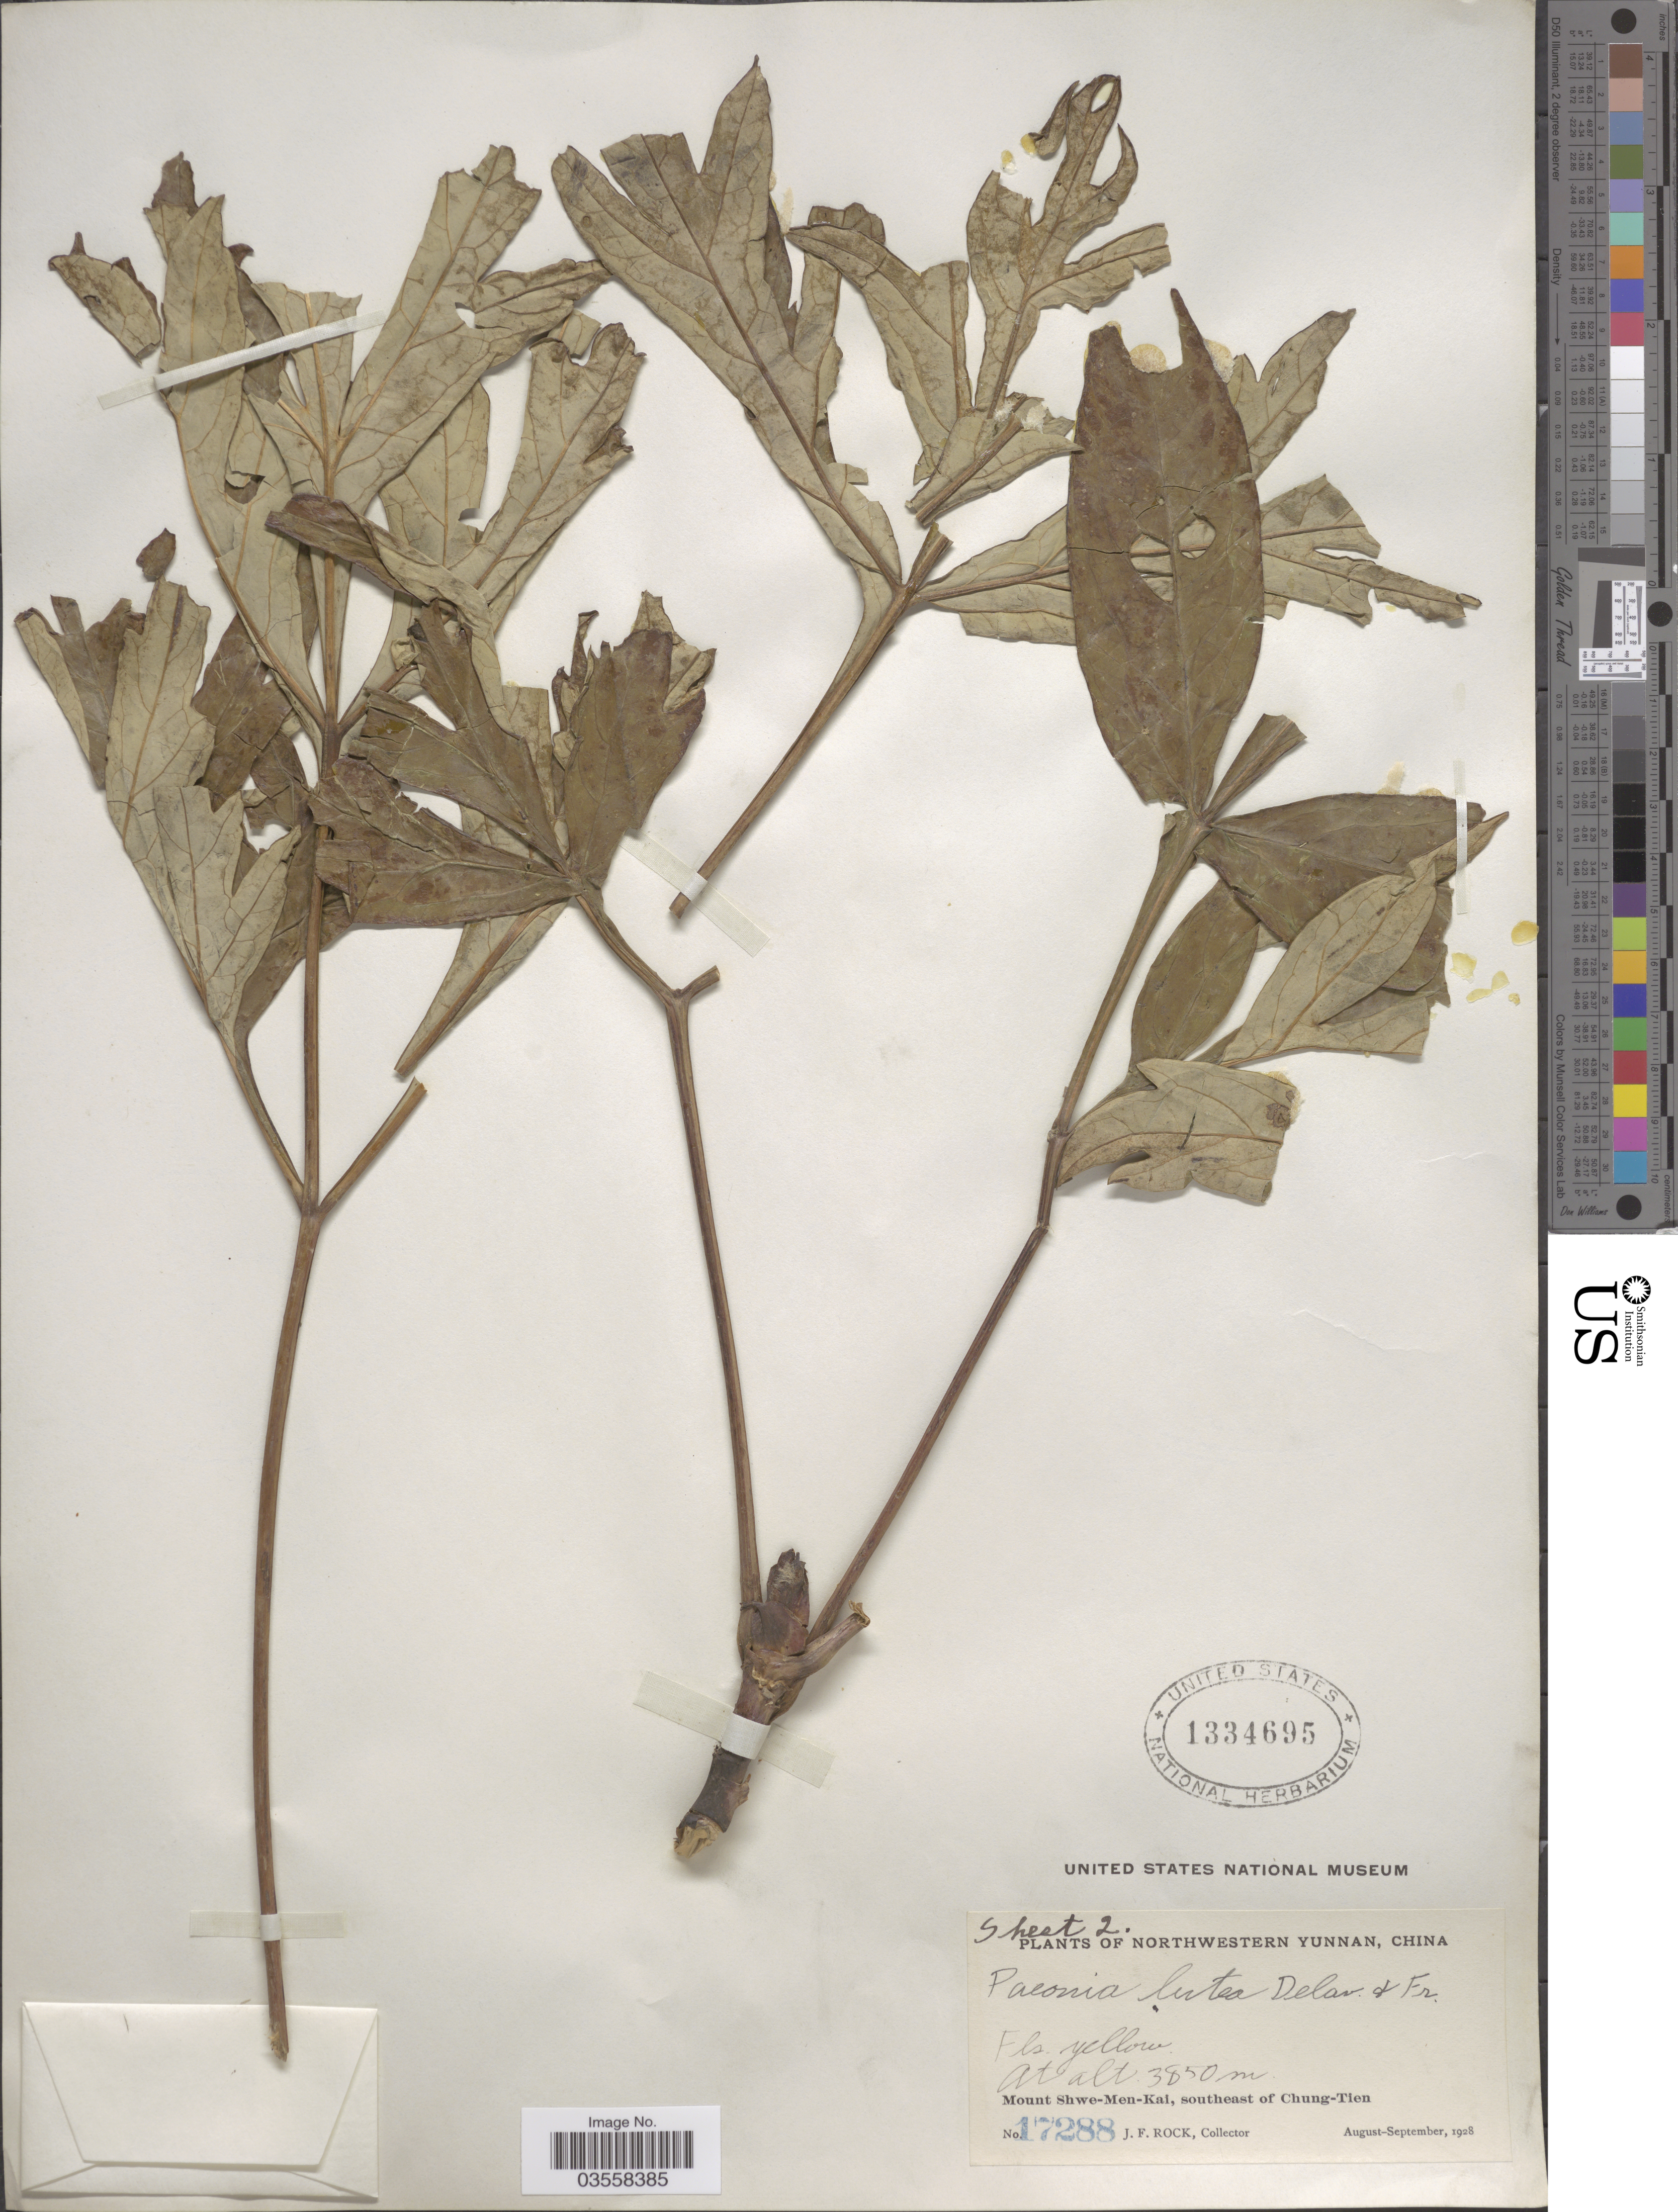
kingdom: Plantae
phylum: Tracheophyta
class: Magnoliopsida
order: Saxifragales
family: Paeoniaceae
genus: Paeonia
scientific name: Paeonia delavayi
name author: Franch.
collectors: J. Rock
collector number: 17288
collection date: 1928-08/1928-09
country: China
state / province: Yunnan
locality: Northwestern Yunnan. Mount Shwe-Men-Kai, southeast of Chung-Tien.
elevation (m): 3850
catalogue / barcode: US 1334695